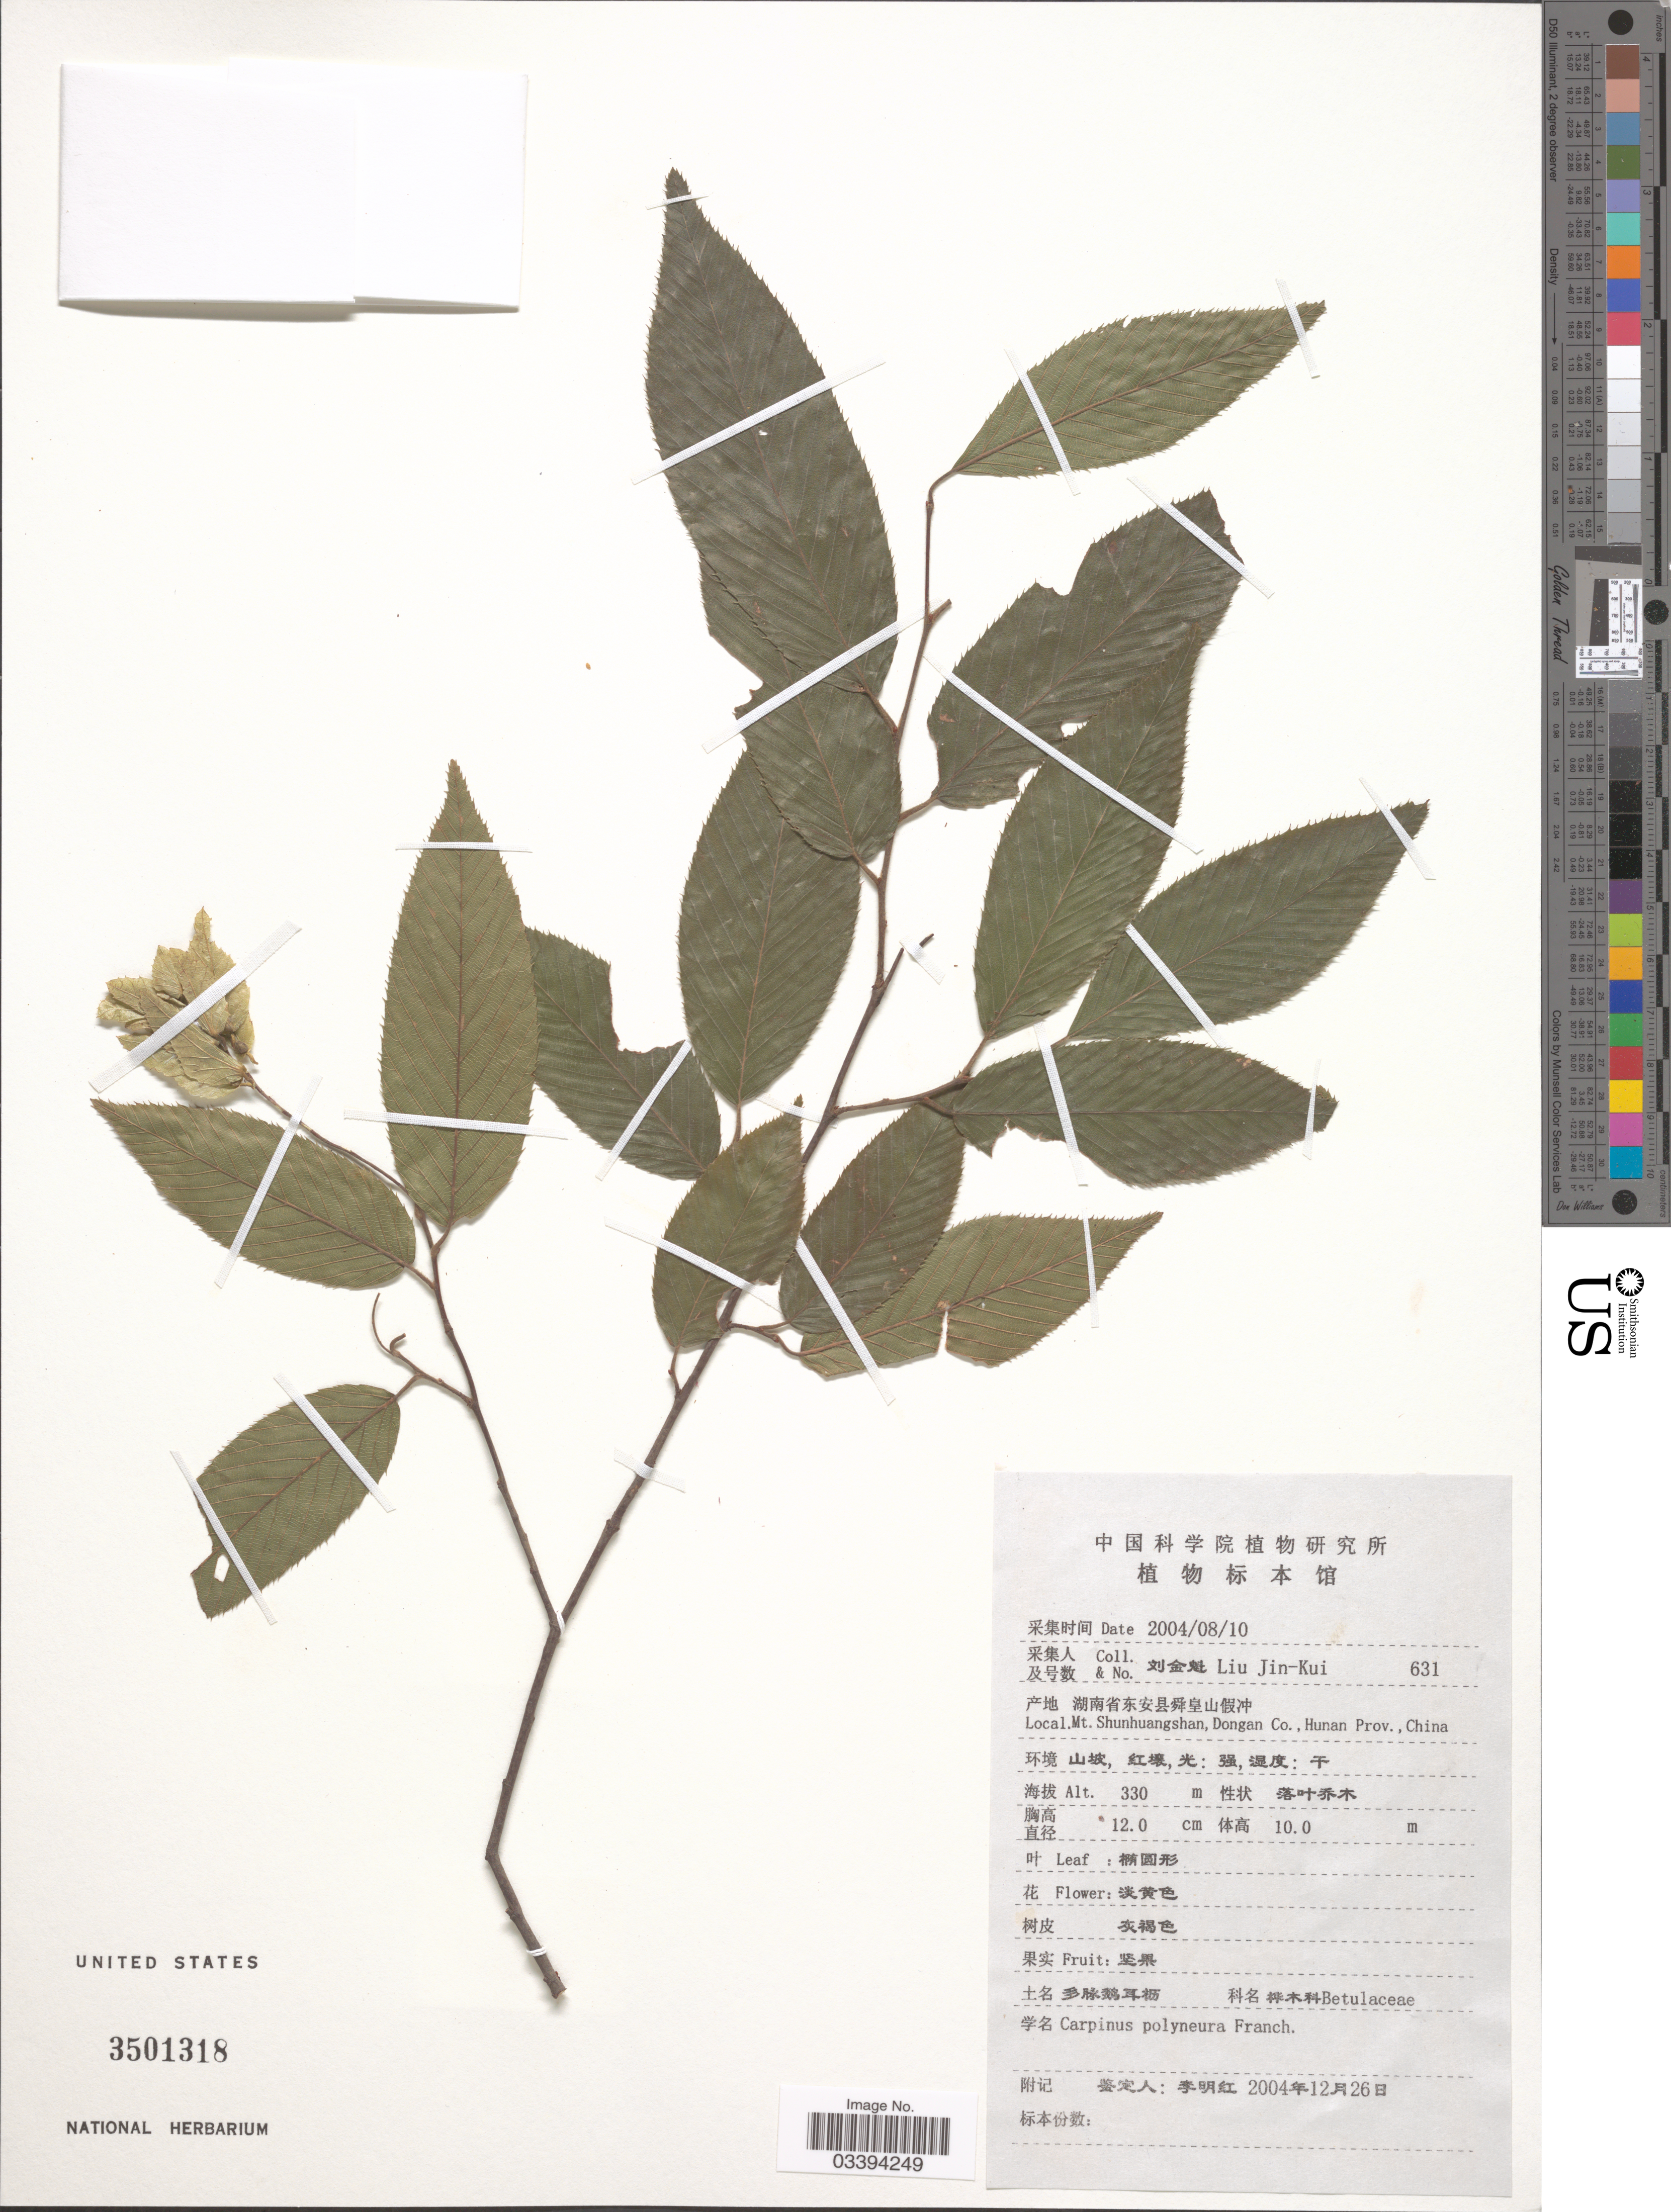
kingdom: Plantae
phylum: Tracheophyta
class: Magnoliopsida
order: Fagales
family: Betulaceae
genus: Carpinus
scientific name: Carpinus polyneura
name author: Franch.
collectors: Liu Jin-Kui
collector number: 631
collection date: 2004-08-10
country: China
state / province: Hunan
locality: Mt. Shunhuangshan, Dongan Co., Hunan Prov., China.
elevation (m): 330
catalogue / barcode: US 3501318